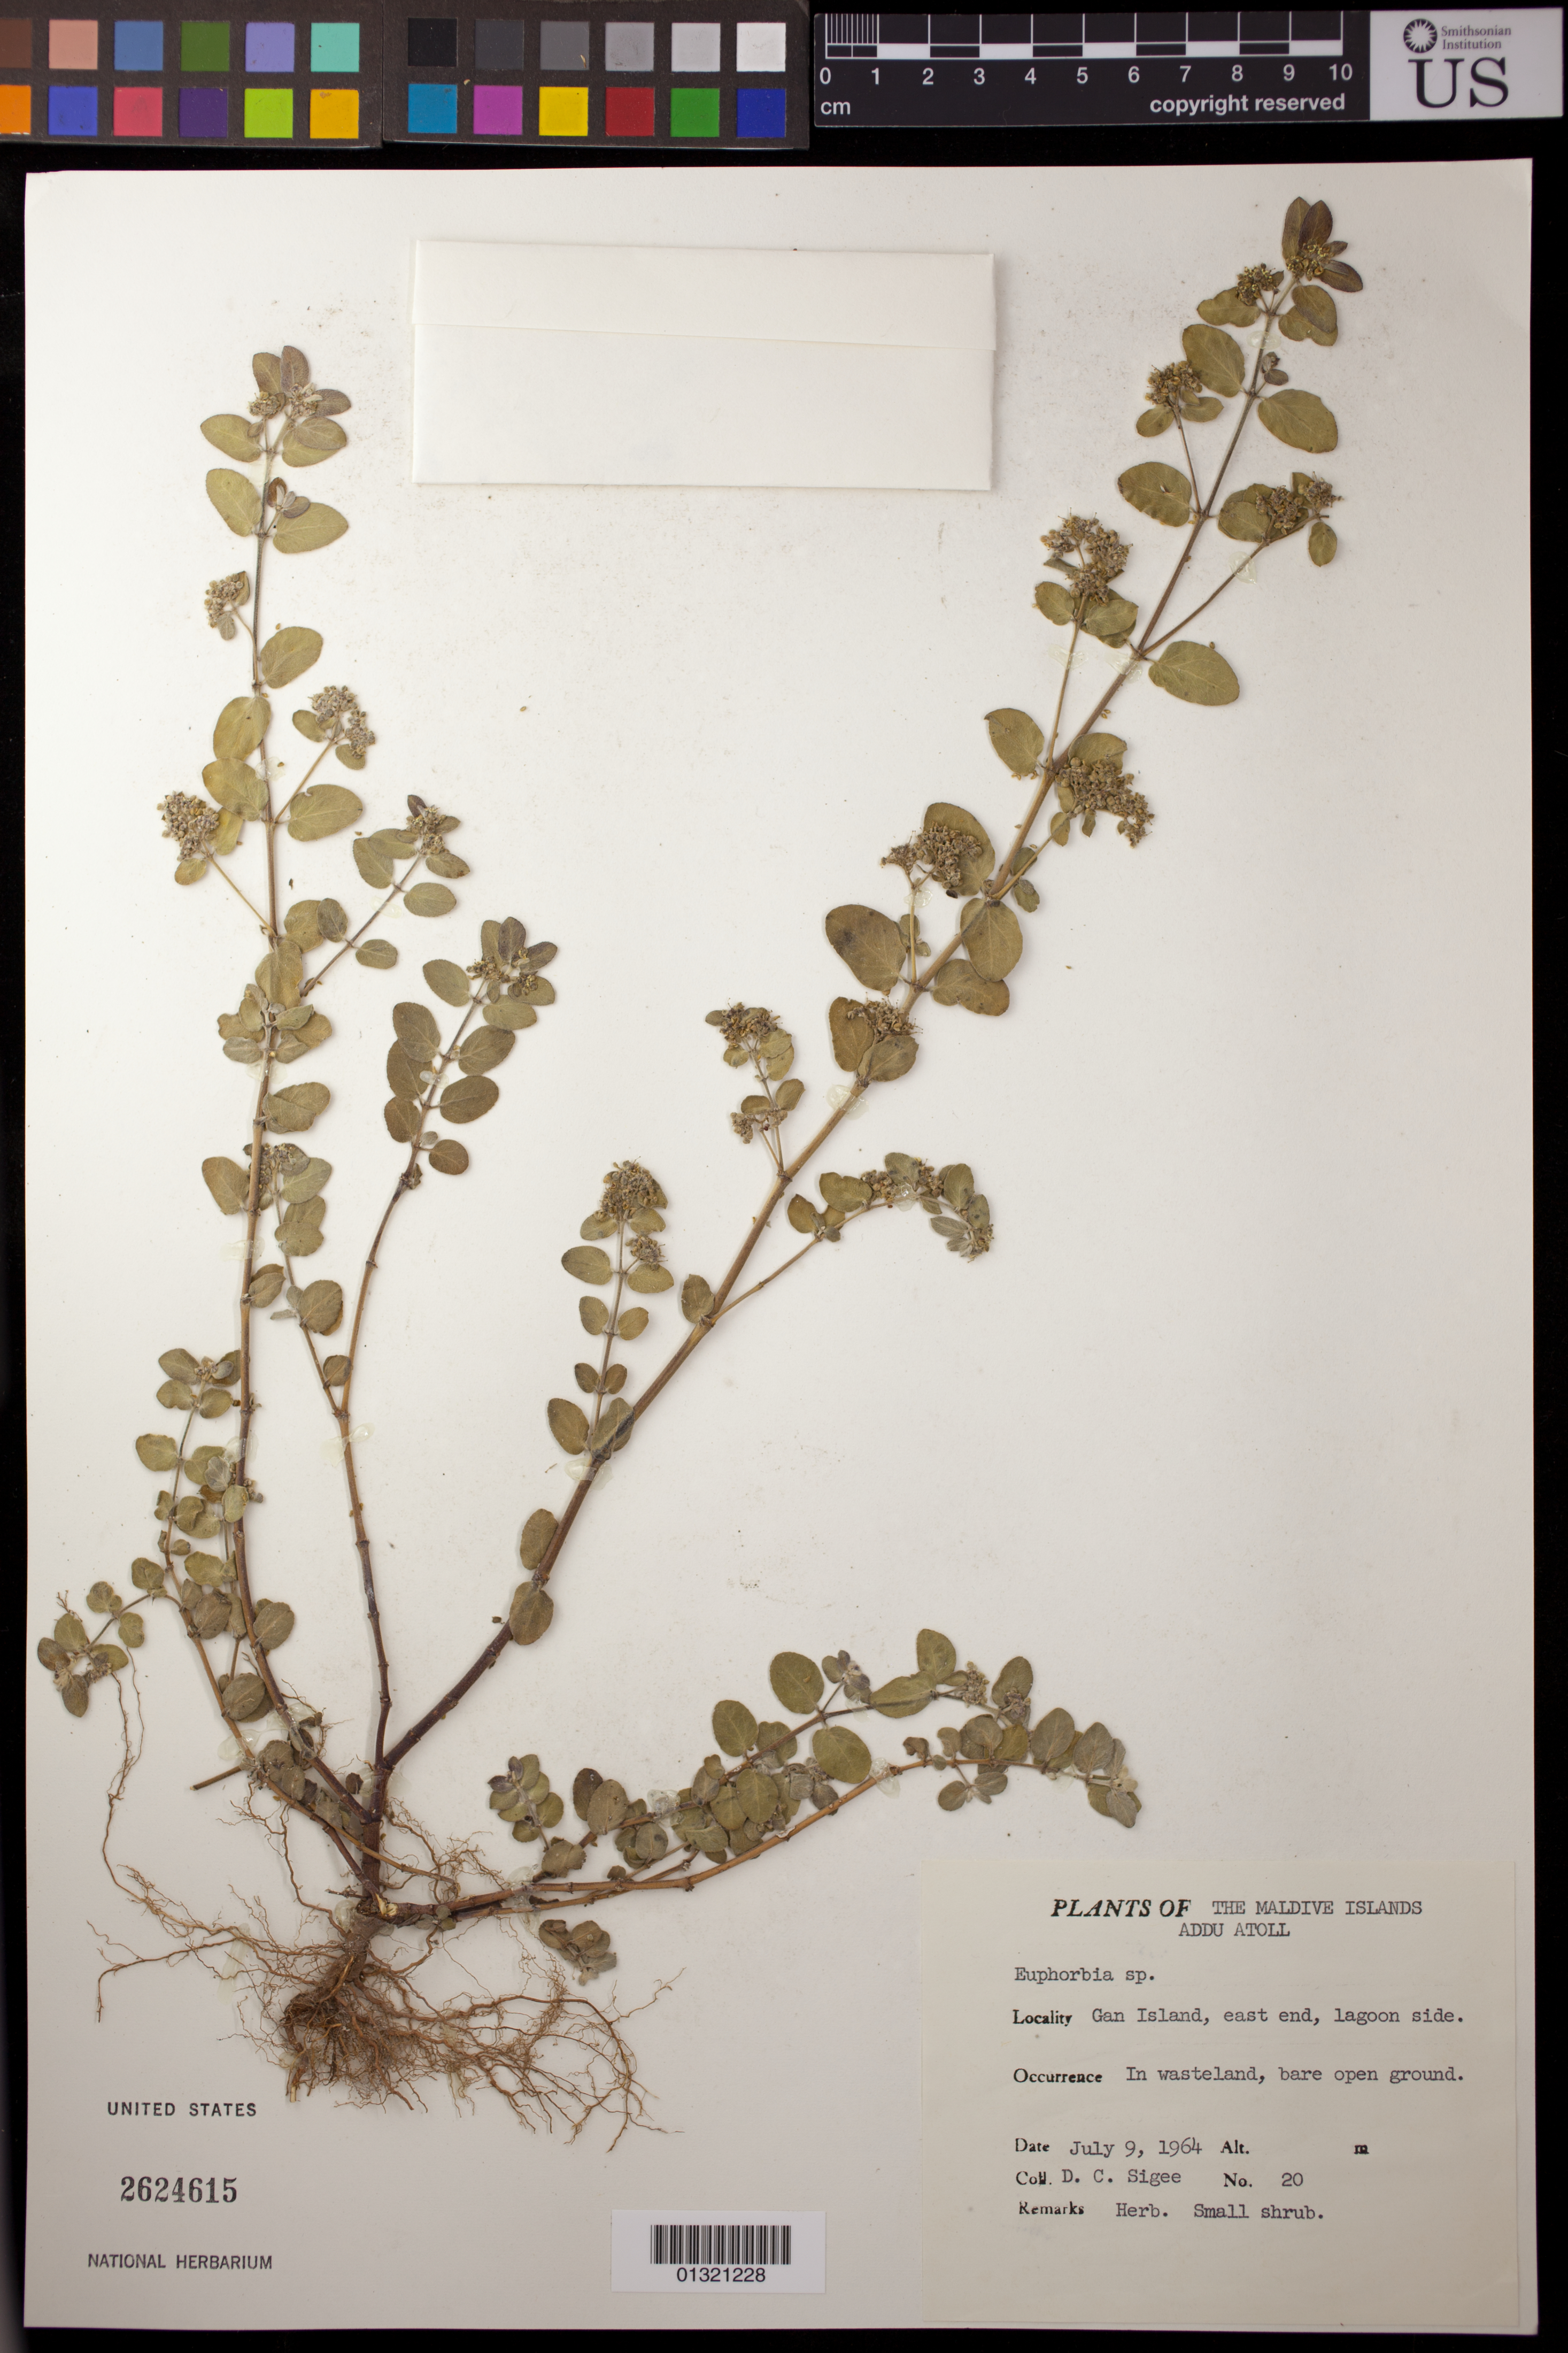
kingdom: Plantae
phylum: Tracheophyta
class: Magnoliopsida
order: Malpighiales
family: Euphorbiaceae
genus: Euphorbia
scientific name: Euphorbia sp.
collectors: D. C. Sigee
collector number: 20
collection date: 1964-07-09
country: Maldive Islands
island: Addu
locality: Addu Atoll; Gan Island, east end, lagoon side.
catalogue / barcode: US 2624615